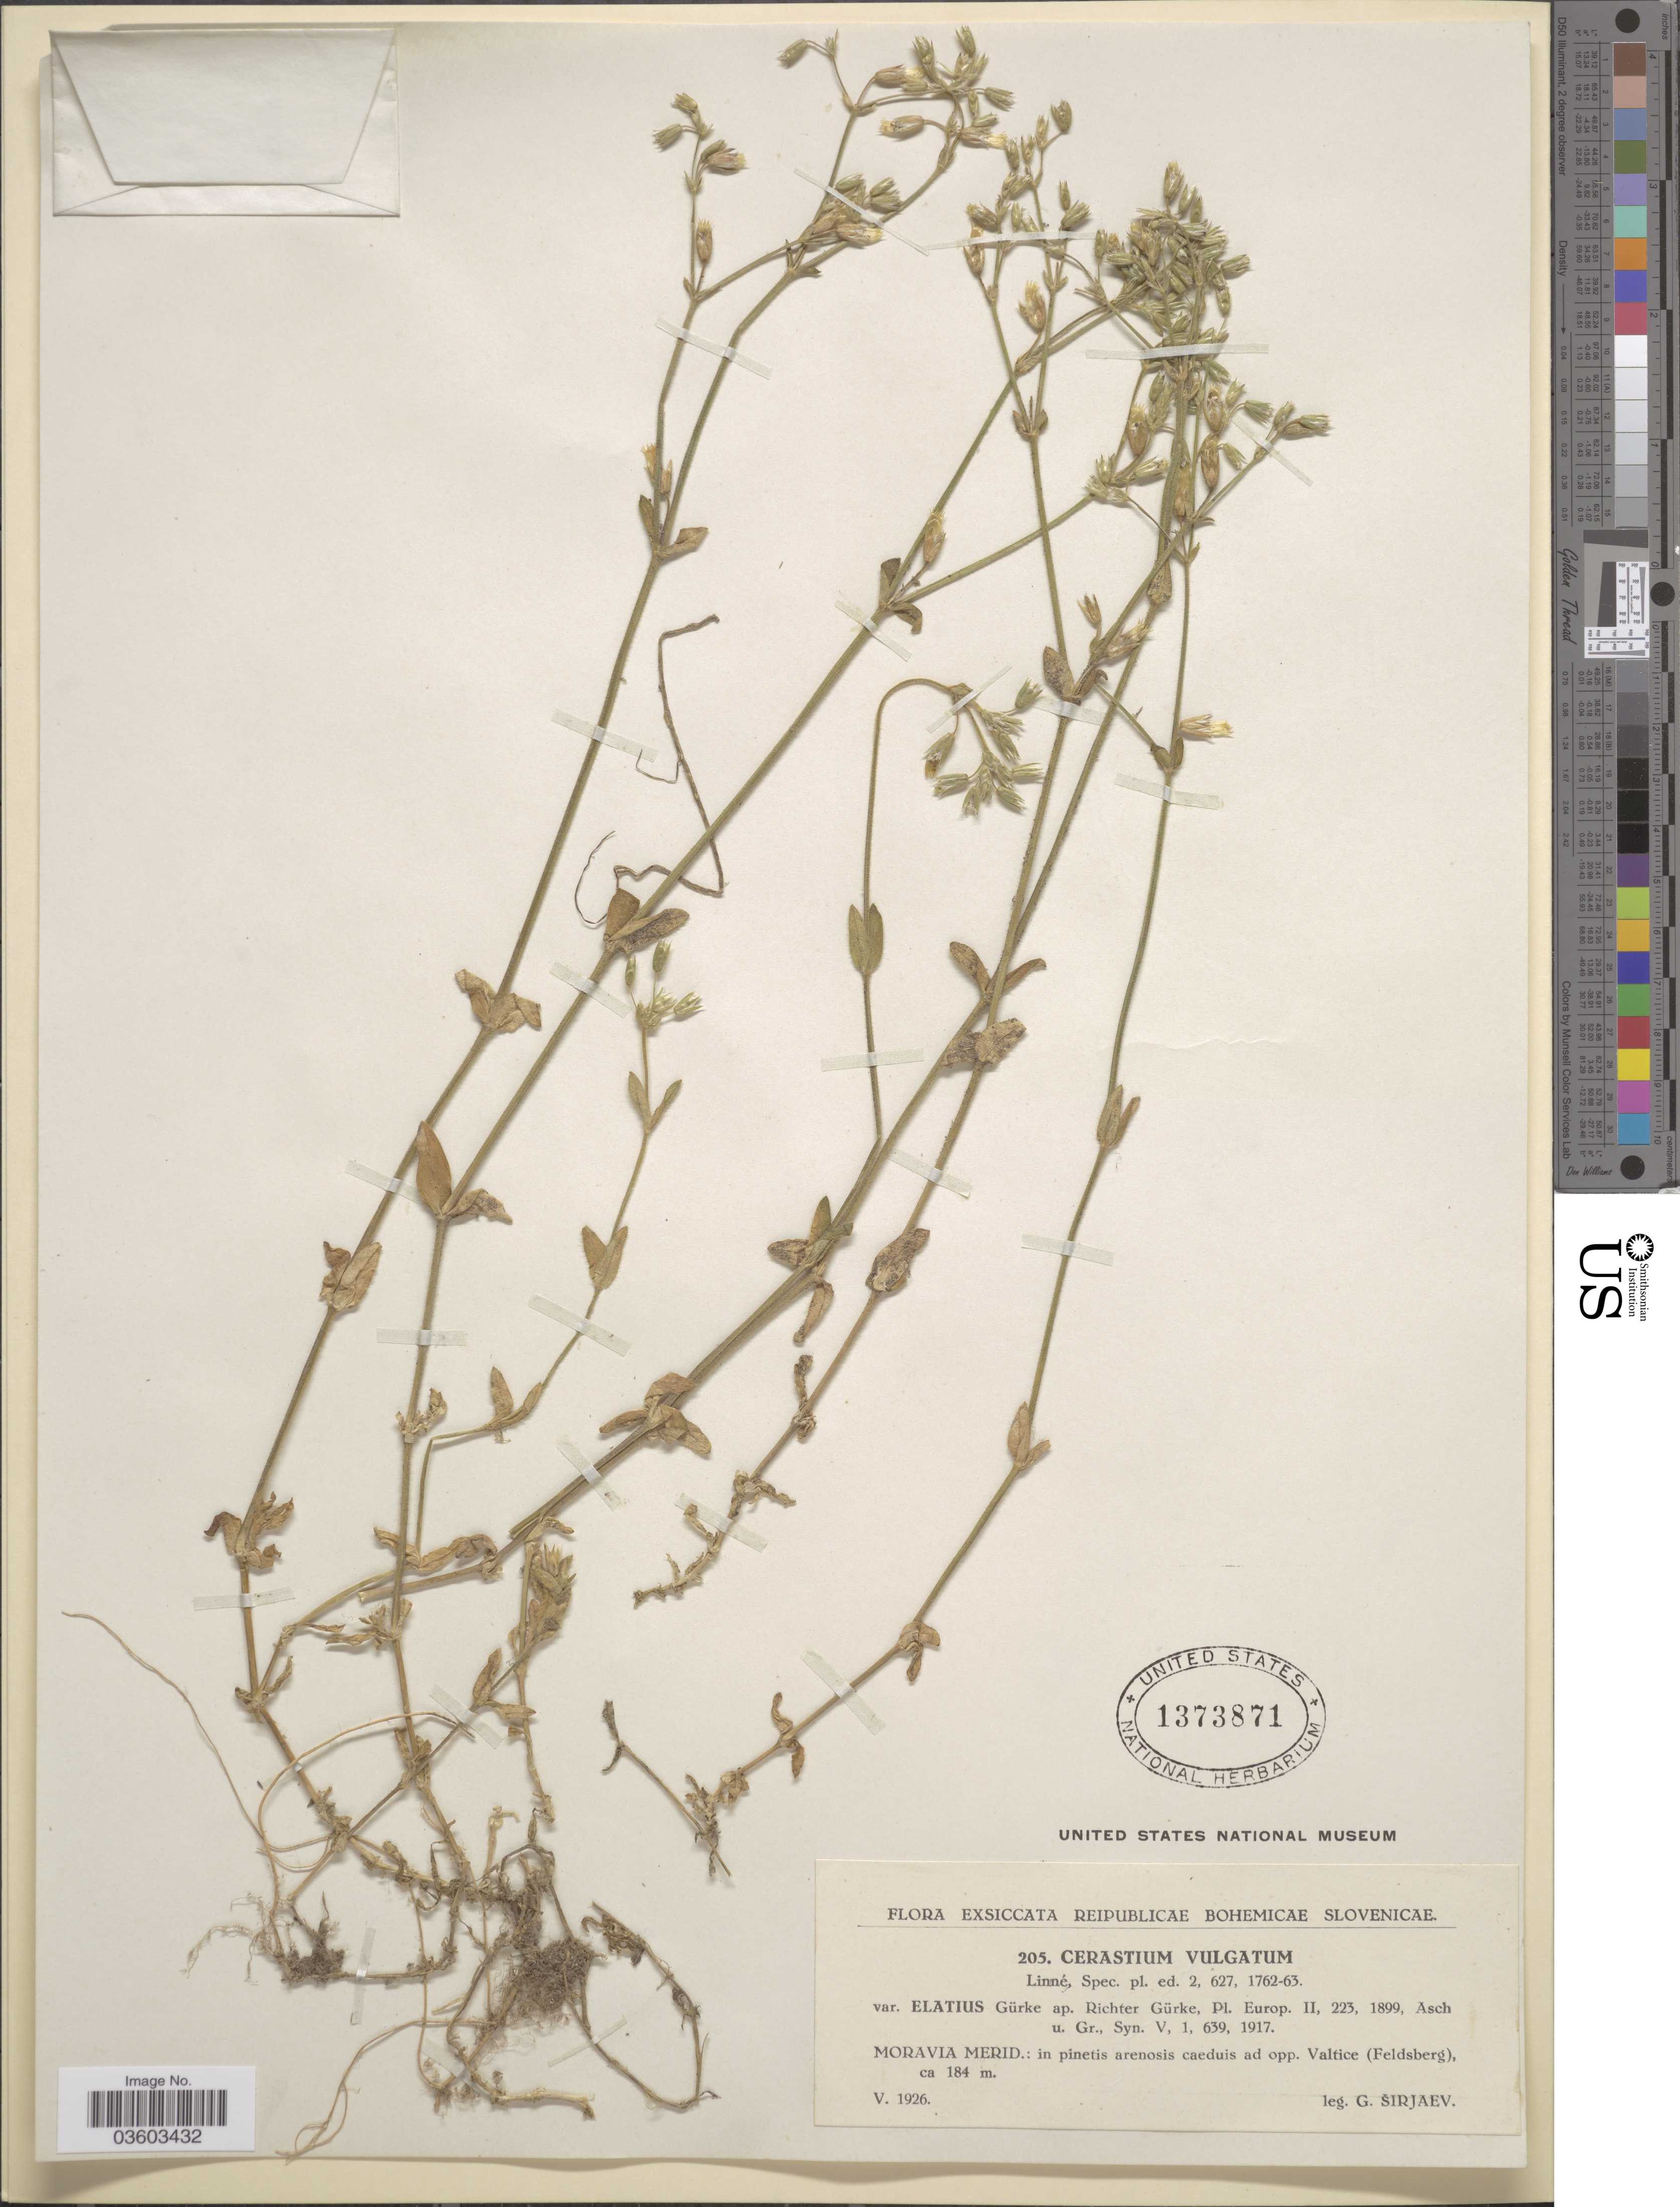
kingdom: Plantae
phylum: Tracheophyta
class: Magnoliopsida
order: Caryophyllales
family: Caryophyllaceae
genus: Cerastium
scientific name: Cerastium vulgatum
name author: L.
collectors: G. Sirjaev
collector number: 205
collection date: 1926-05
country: Czechia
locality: Moravia Merid.: in pinetis arenosis caeduis ad opp. Valtice (Feldsberg).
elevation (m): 184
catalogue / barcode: US 1373871